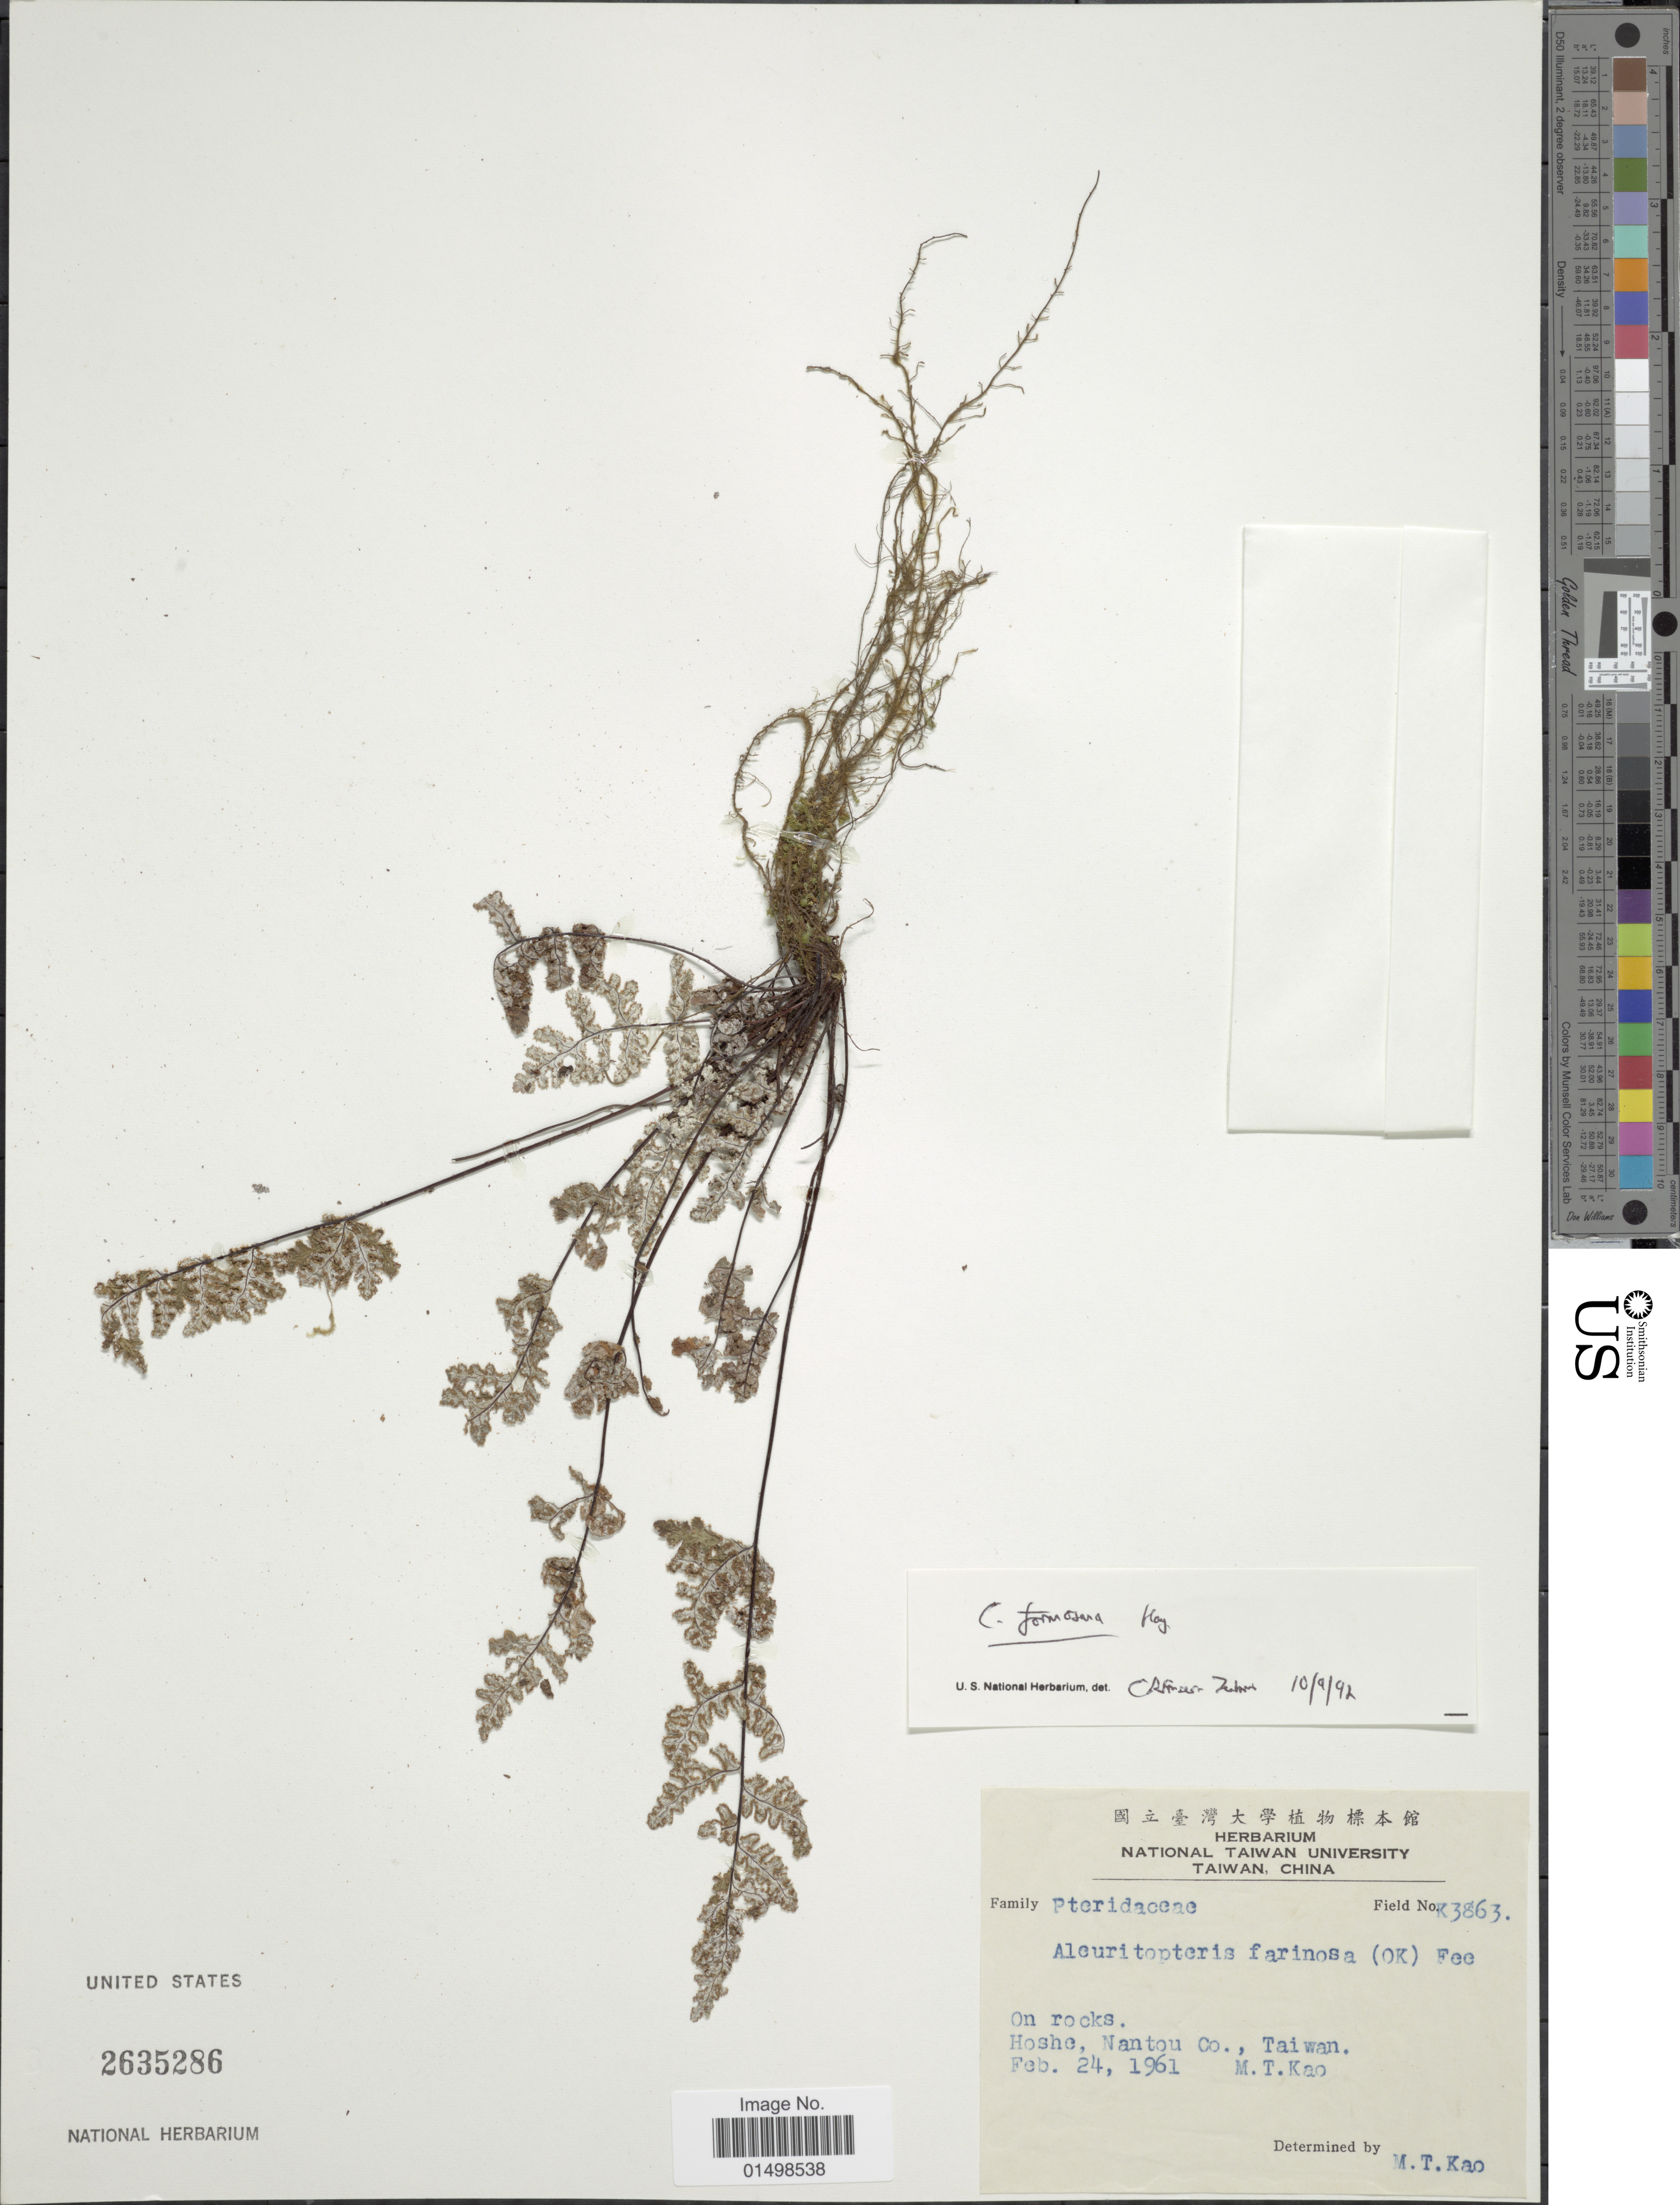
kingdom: Plantae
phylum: Tracheophyta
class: Polypodiopsida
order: Polypodiales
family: Pteridaceae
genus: Aleuritopteris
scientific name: Aleuritopteris farinosa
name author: (Forssk.) Fée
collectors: M. T. Kao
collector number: K3863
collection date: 1961-02-24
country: Taiwan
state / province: Nantou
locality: Hoshe, Nantou Co., Taiwan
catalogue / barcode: US 2635286